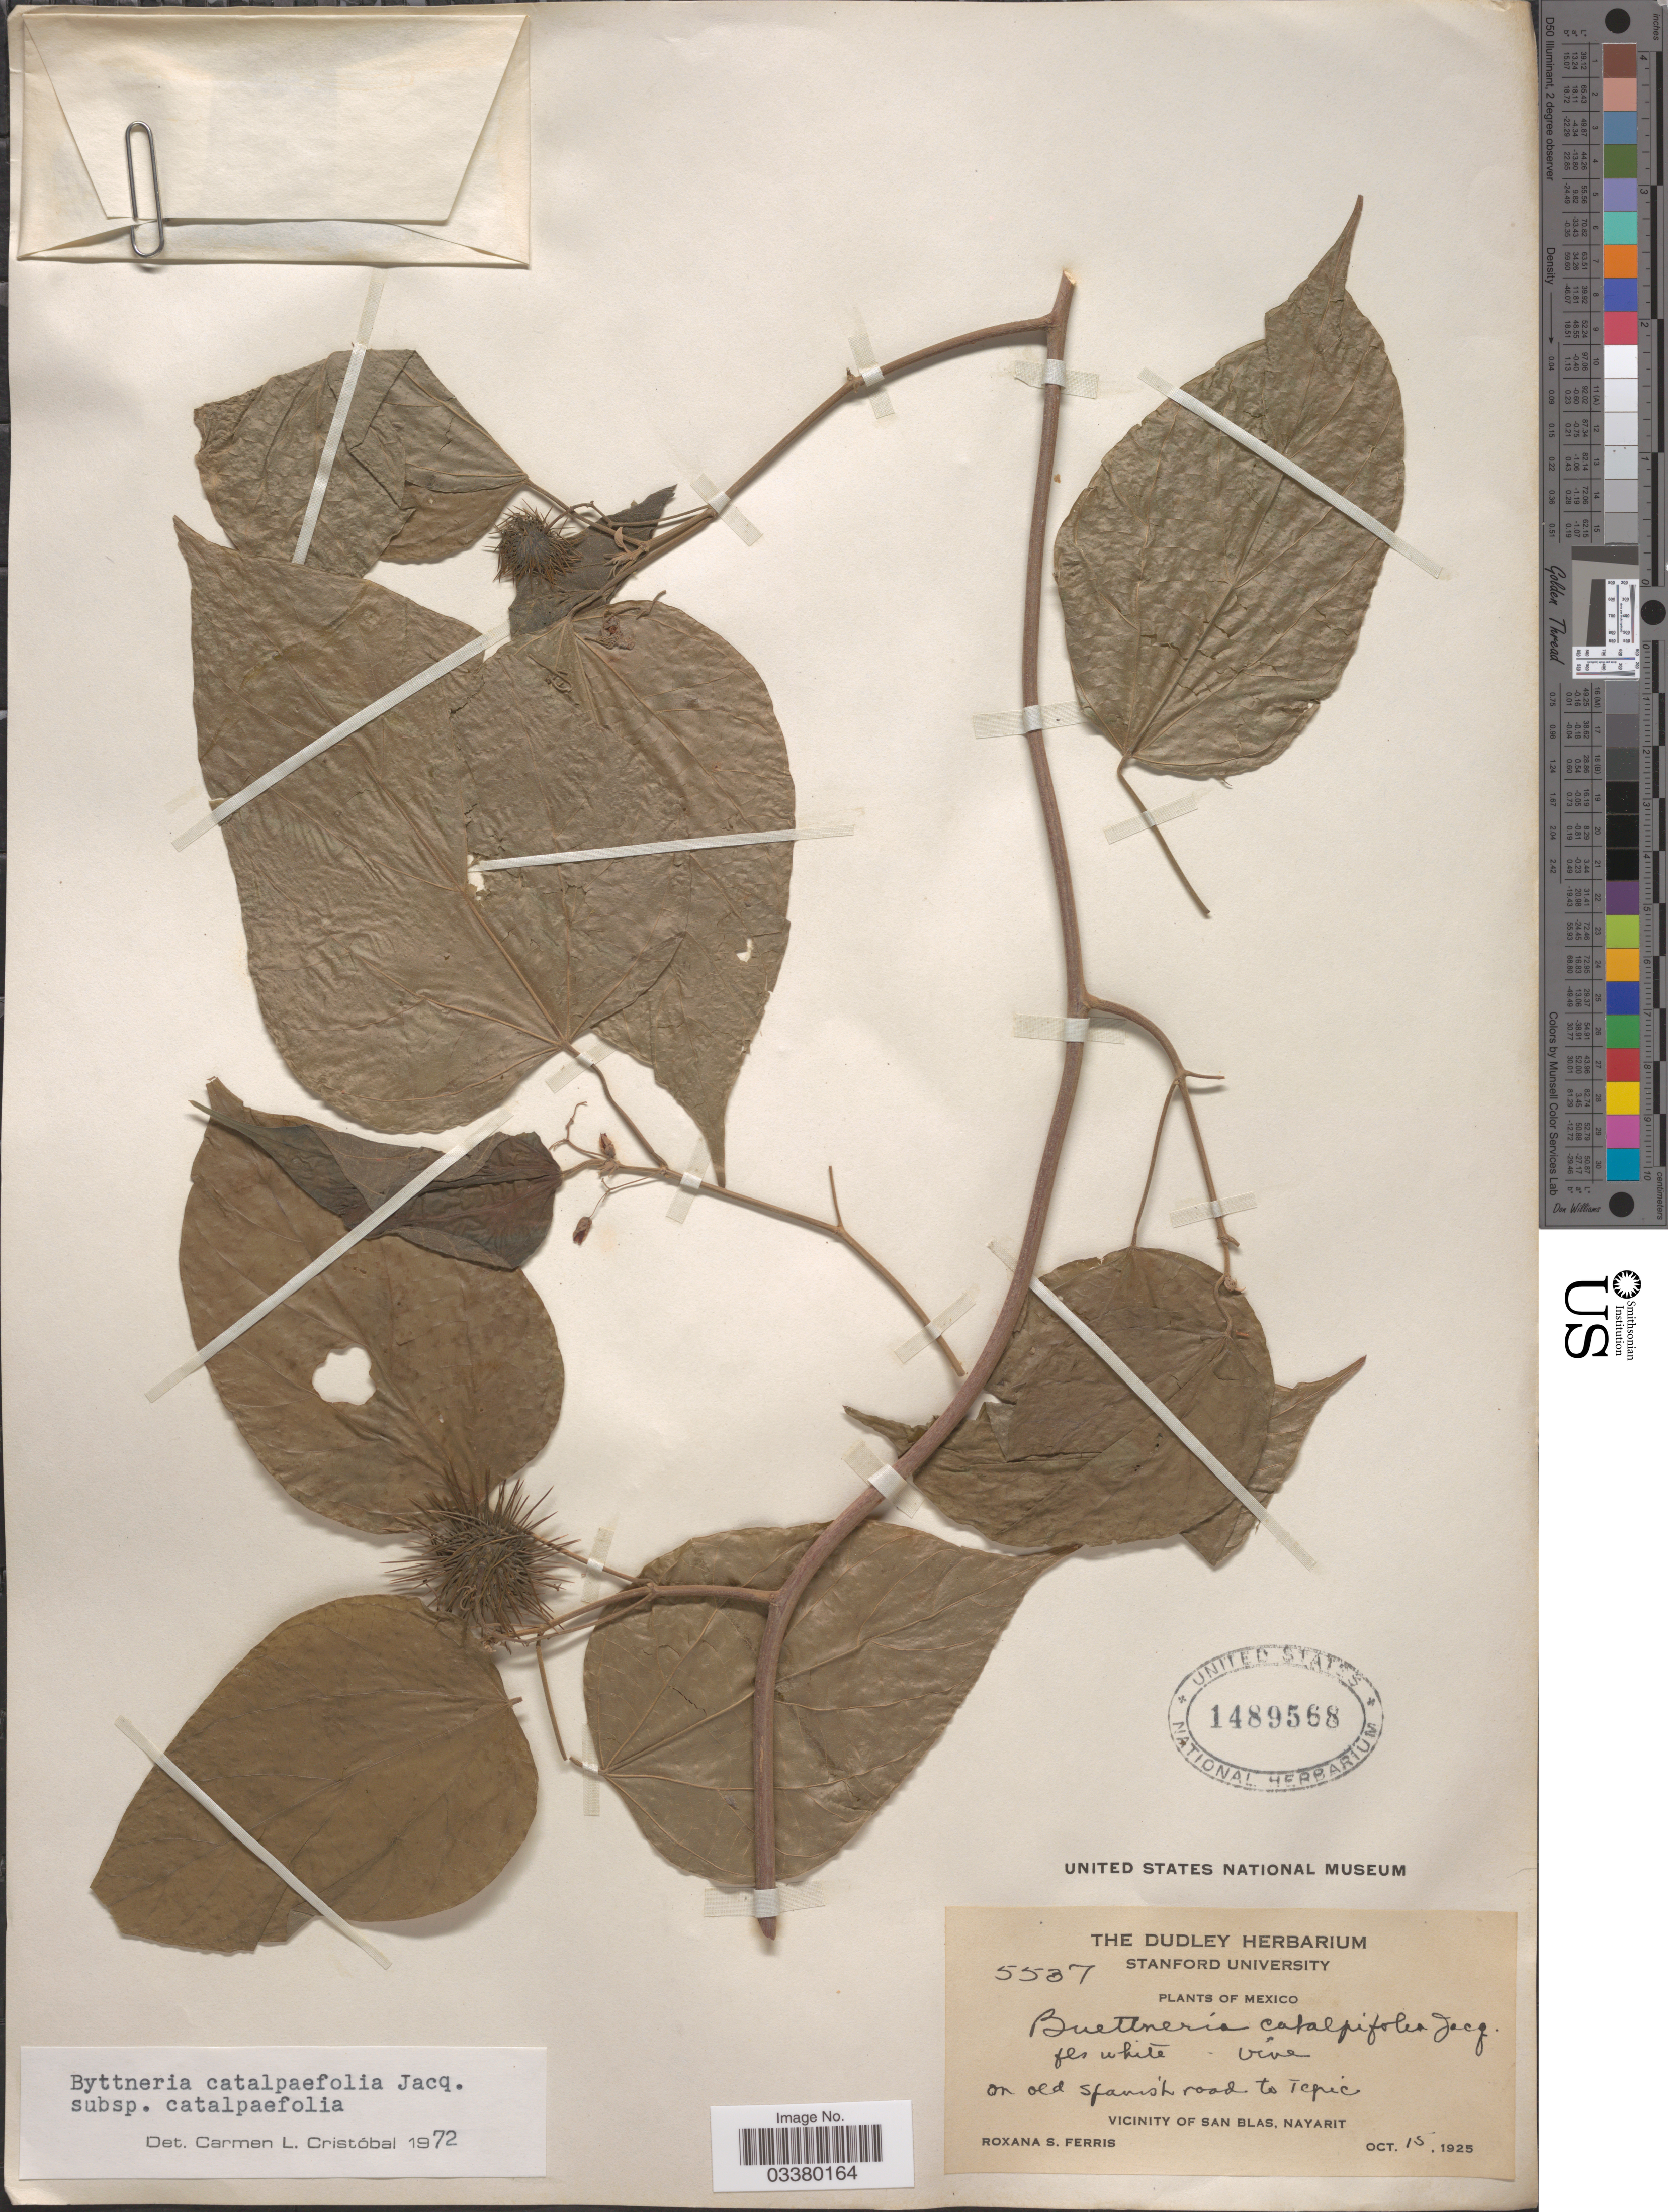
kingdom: Plantae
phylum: Tracheophyta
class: Magnoliopsida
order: Malvales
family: Malvaceae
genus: Byttneria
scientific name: Byttneria catalpifolia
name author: Jacq.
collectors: R. S. Ferris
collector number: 5537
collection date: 1925-10-15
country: Mexico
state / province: Nayarit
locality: On old Spanish road to Tepic. Vicinity of San Blas.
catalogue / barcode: US 1489568